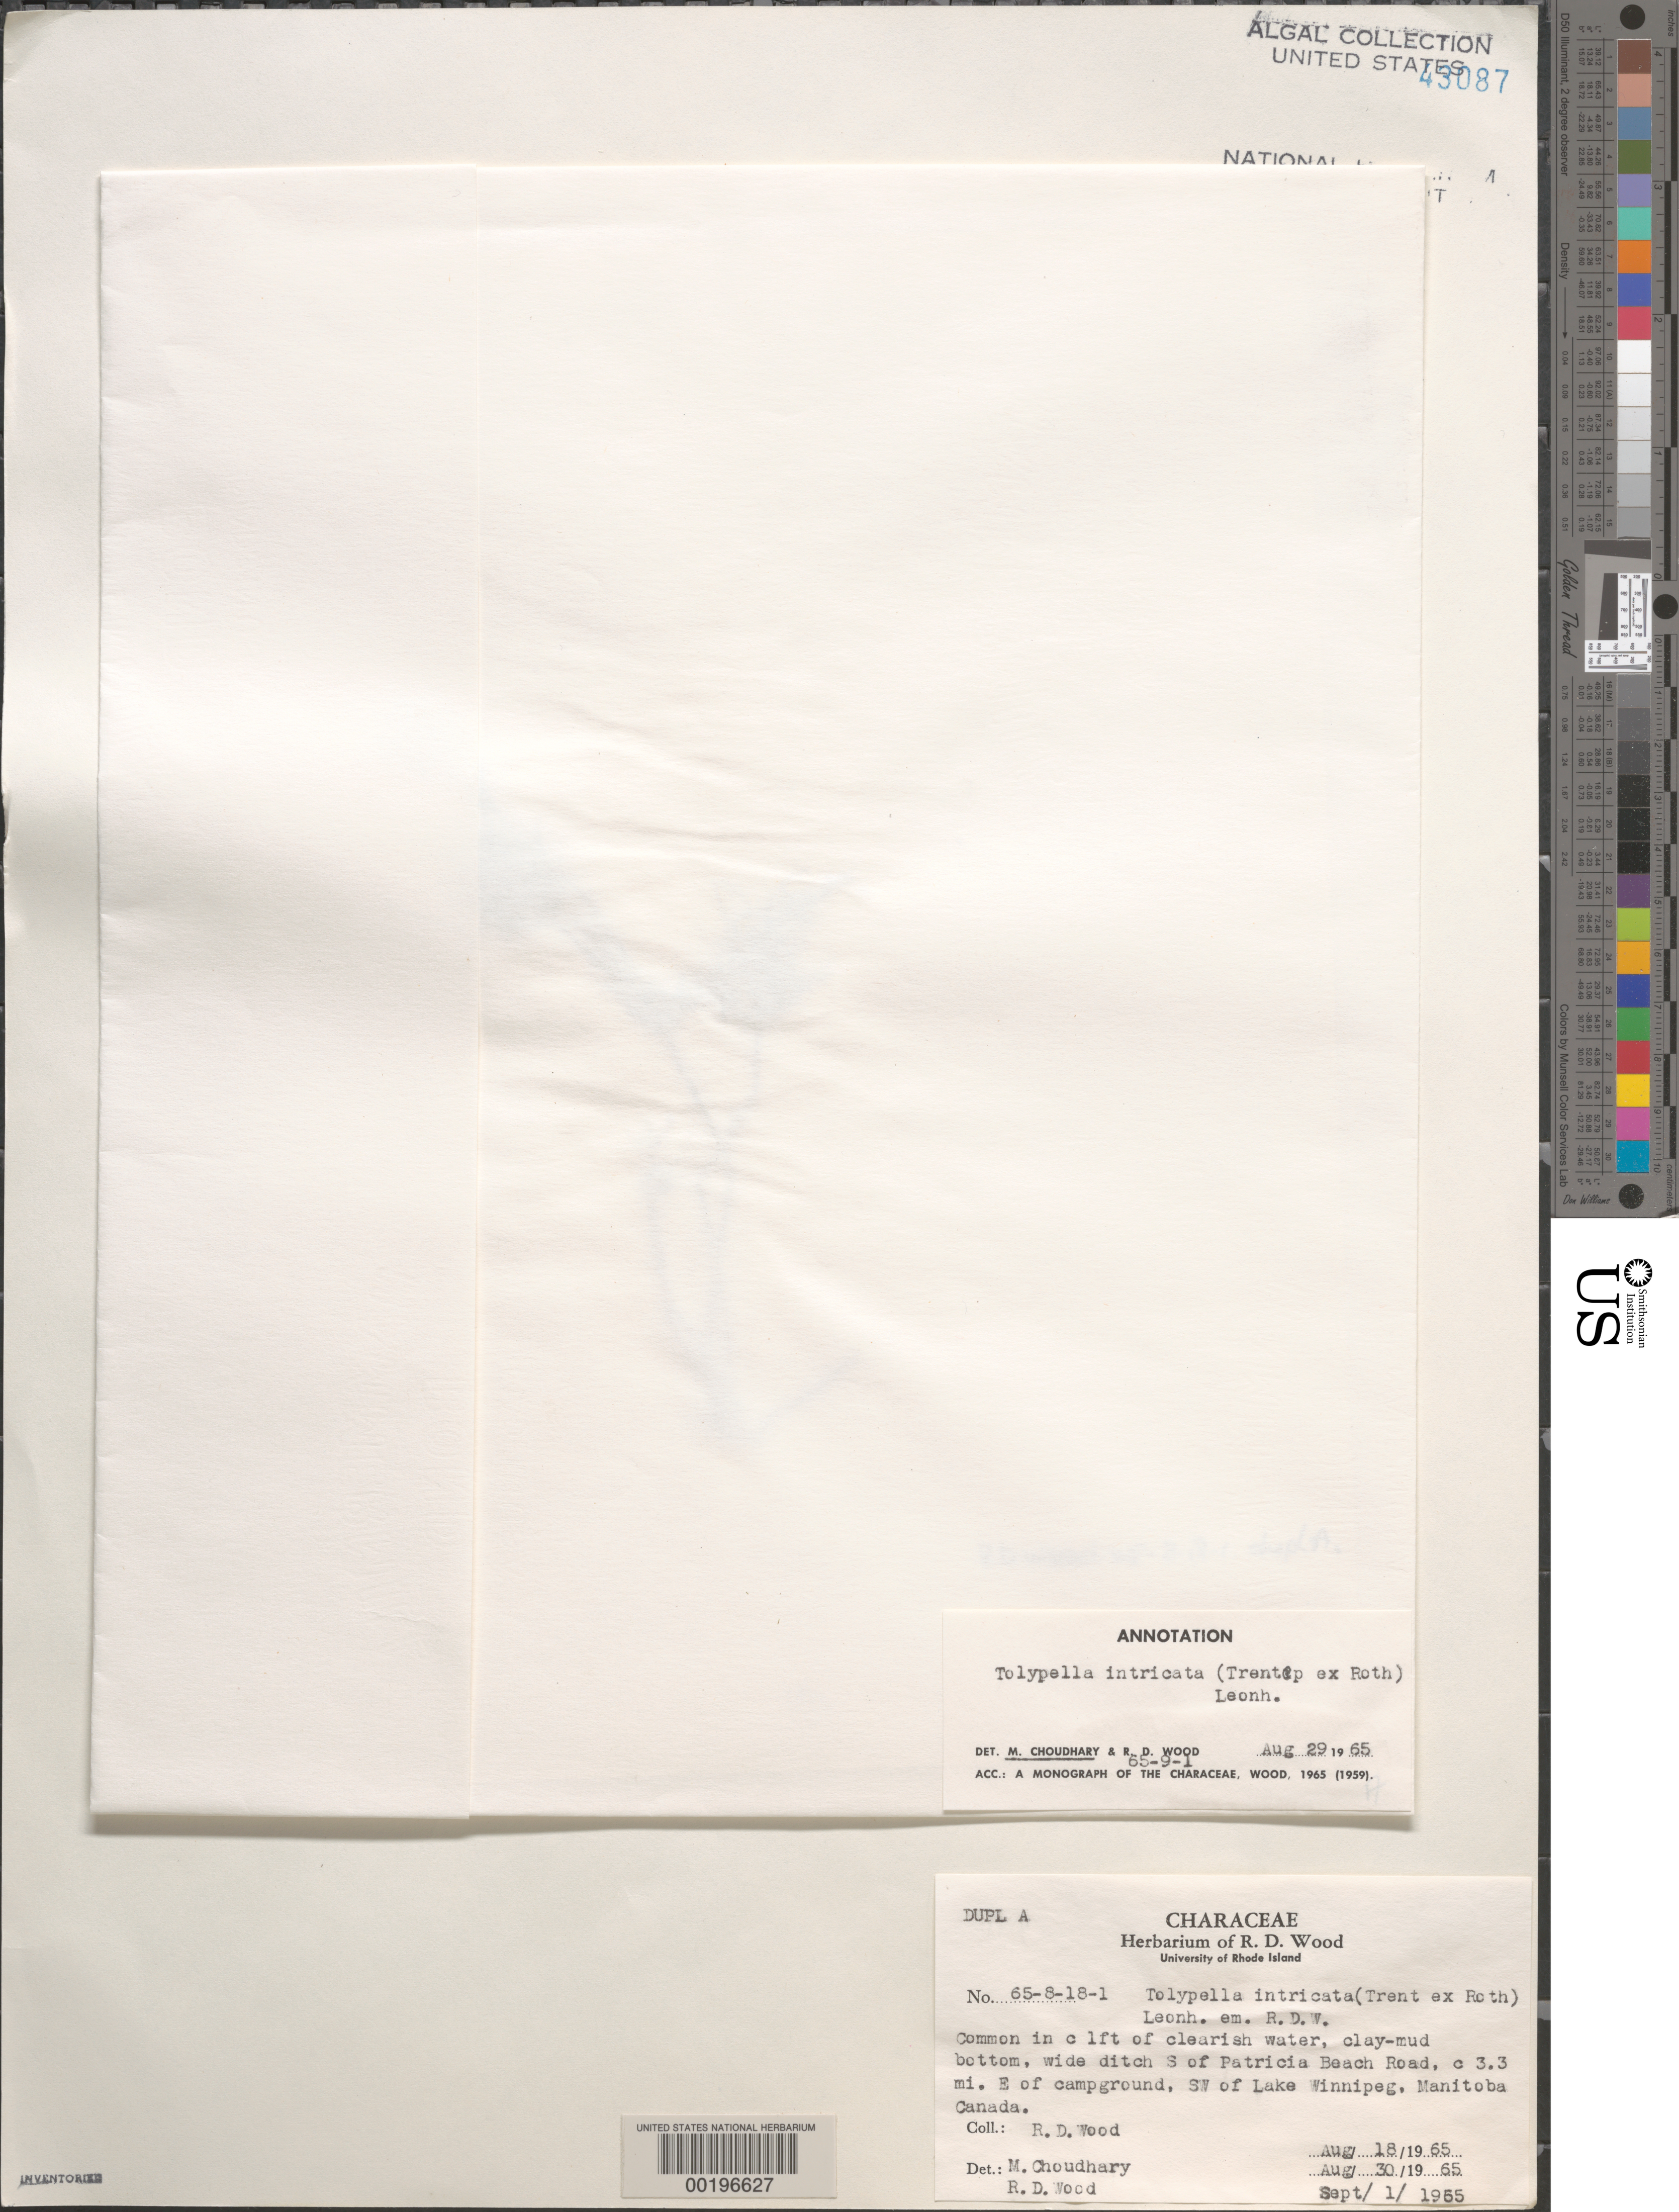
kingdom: Plantae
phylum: Charophyta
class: Charophyceae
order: Charales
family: Characeae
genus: Tolypella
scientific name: Tolypella intricata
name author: (Trentepohl in Roth) Leonhardi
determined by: Choudhary, M. C.; Wood, R. D.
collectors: R. Wood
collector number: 65-8-18-1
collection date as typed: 18 Aug 1965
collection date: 1965-08-18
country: Canada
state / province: Manitoba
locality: Southwest of Lake Winnipeg, south of Patricia Beach Road, ca. 3.3 mileseast of campground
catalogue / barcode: US 43087